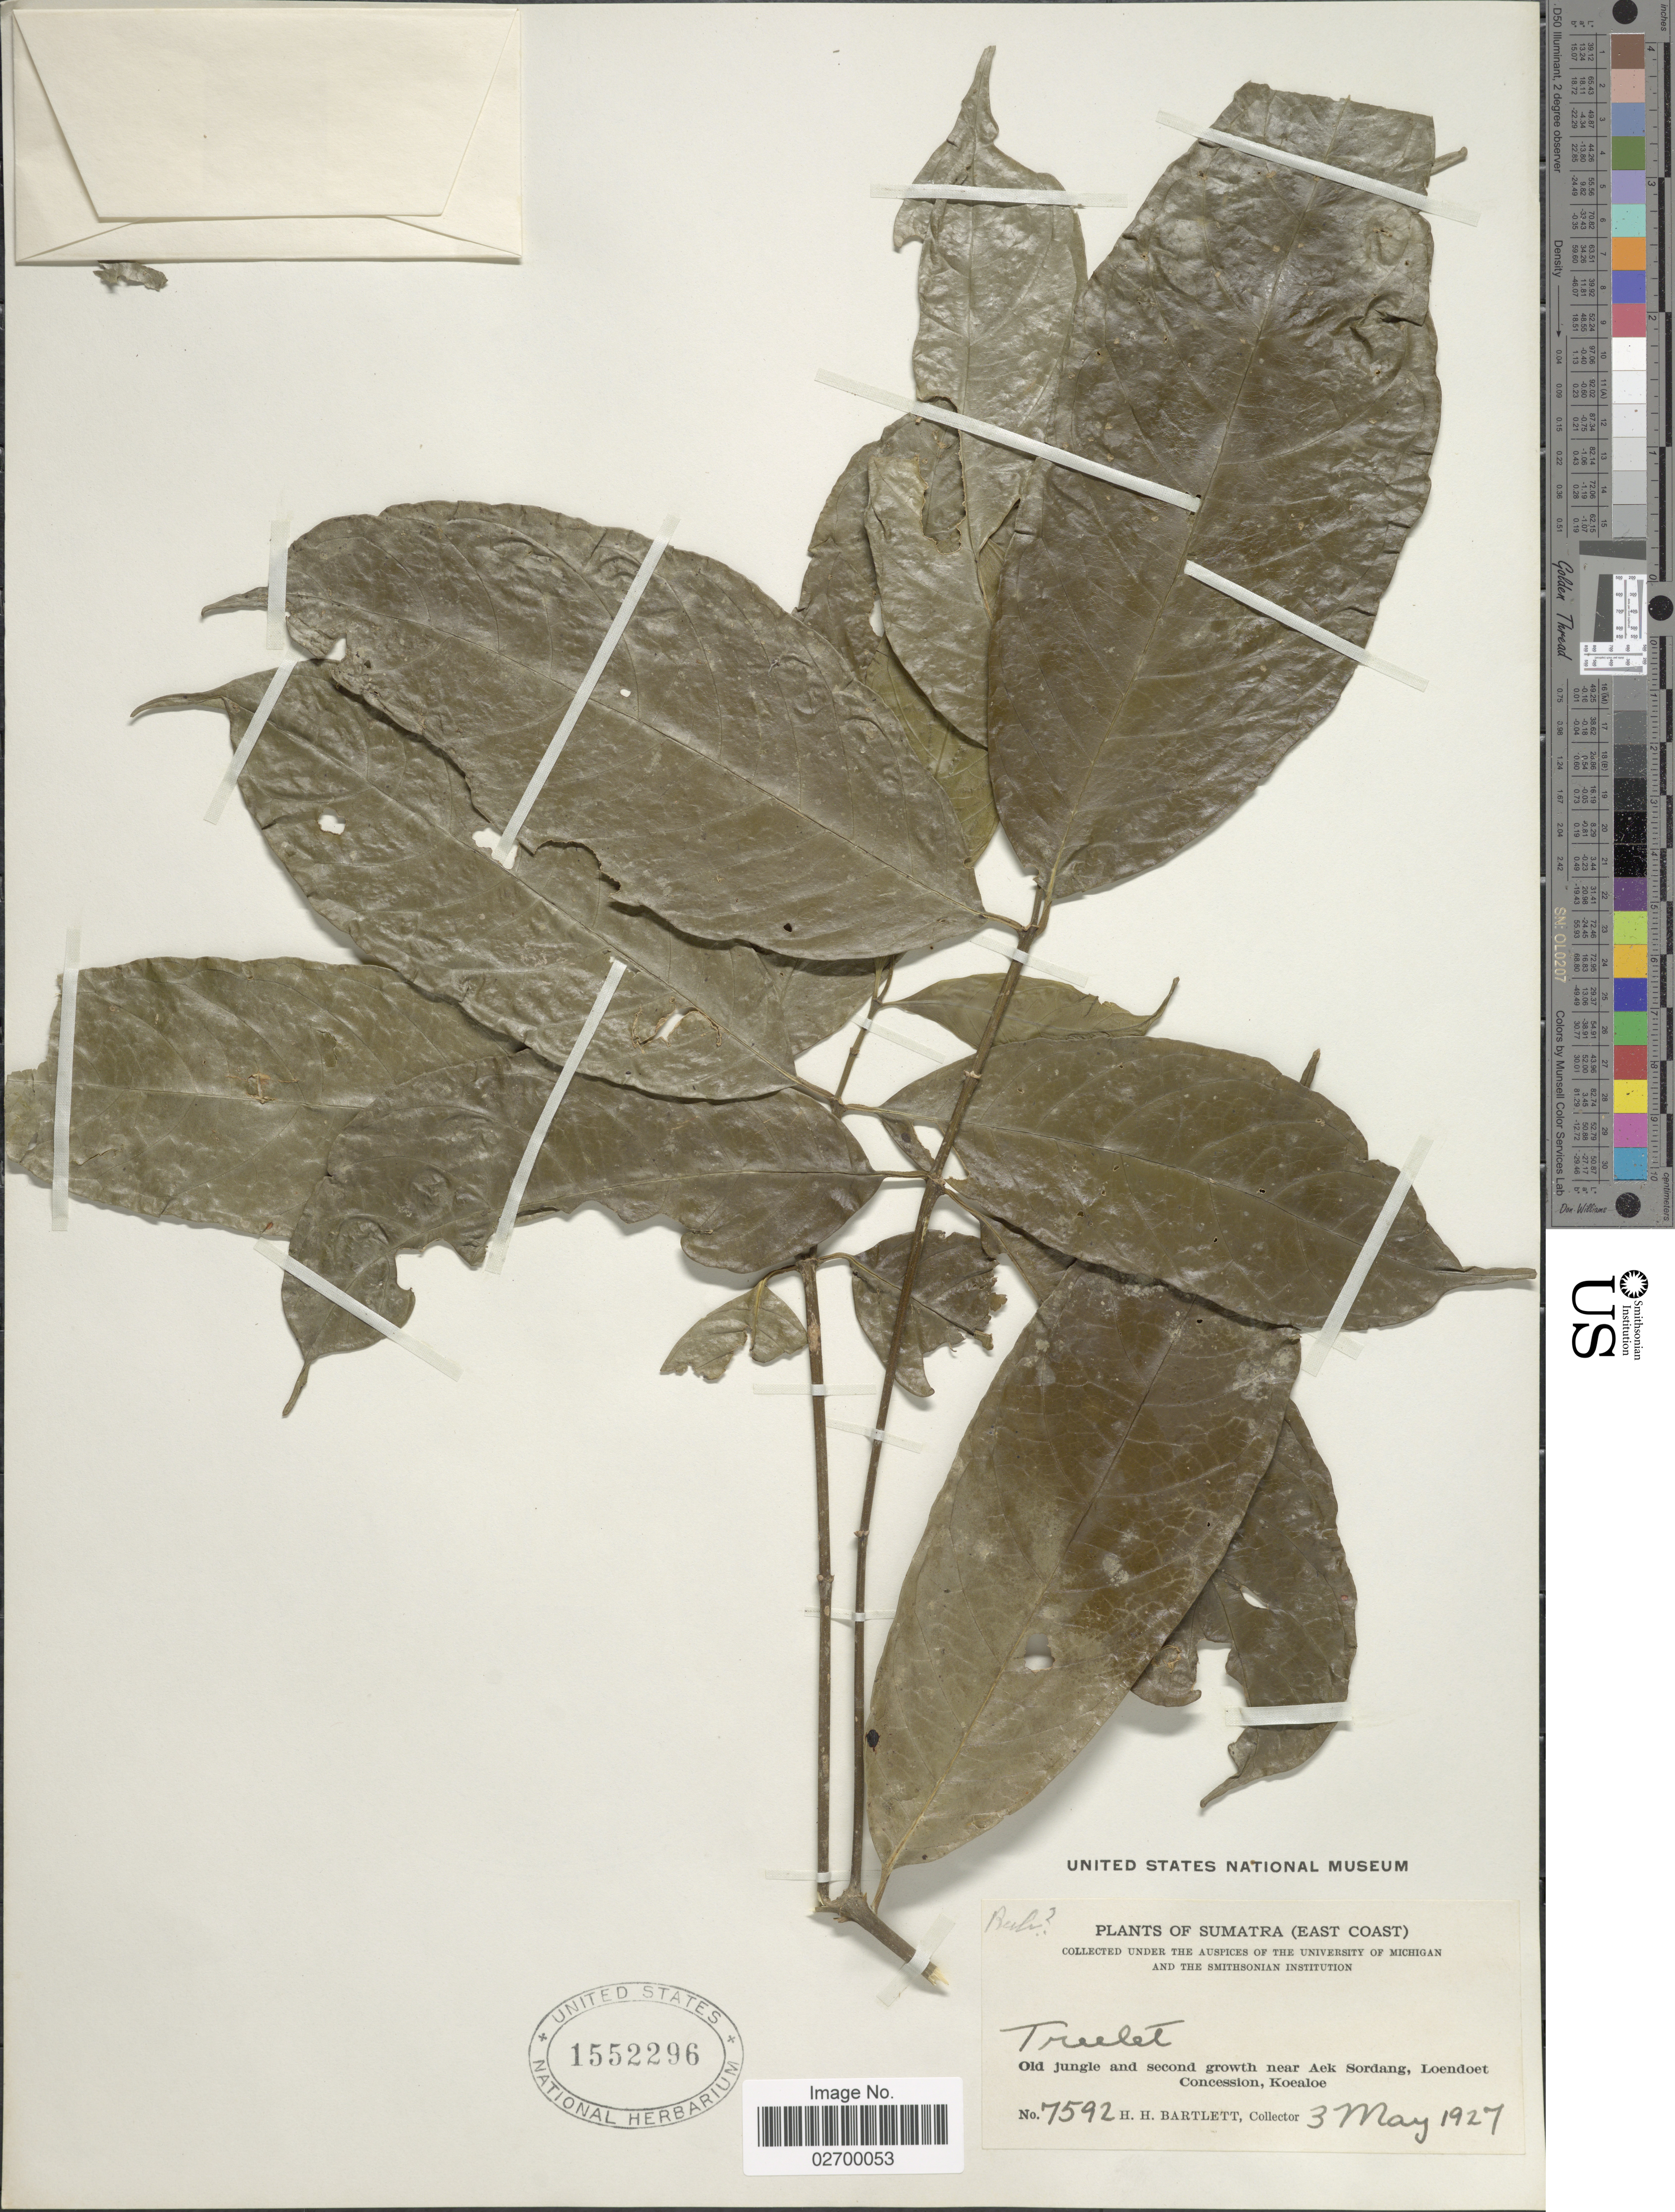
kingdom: Plantae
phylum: Tracheophyta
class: Magnoliopsida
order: Gentianales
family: Rubiaceae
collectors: H. H. Bartlett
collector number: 7592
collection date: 1927-05-03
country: Indonesia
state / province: Sumatra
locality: East Coast. Old jungle and second growth near Aek Sordang, Loendoet Concession, Koealoe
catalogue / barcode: US 1552296